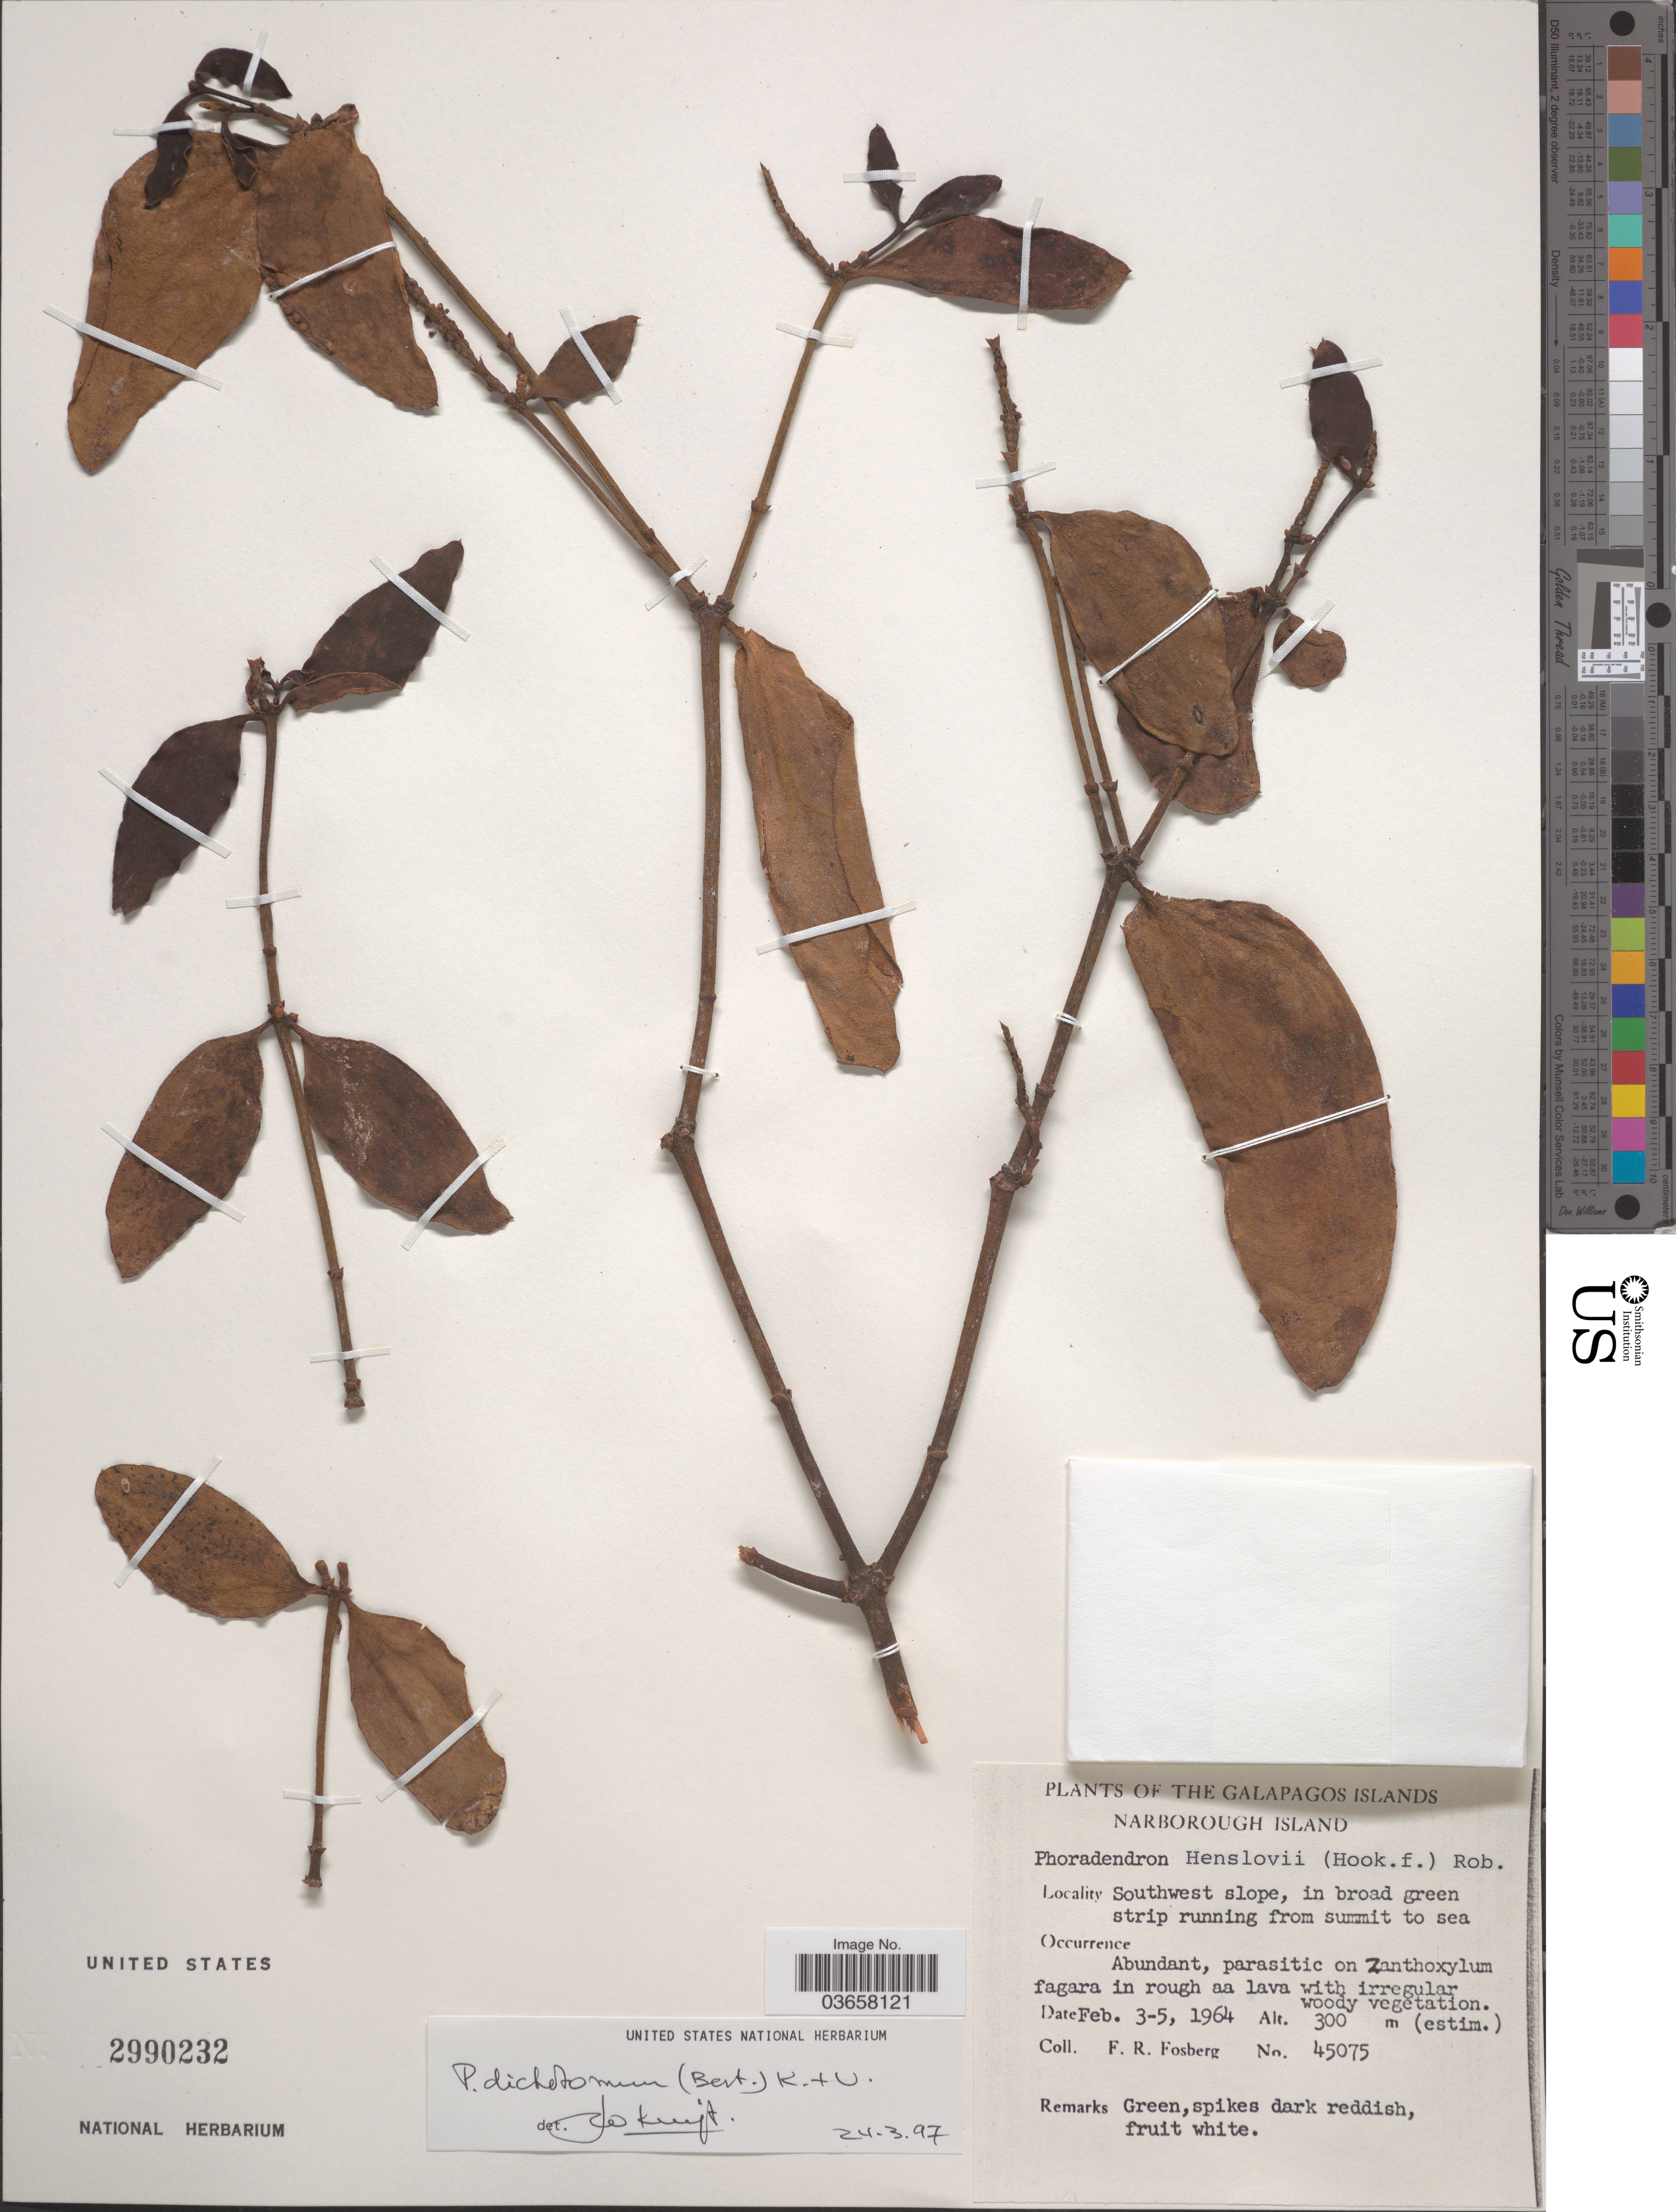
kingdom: Plantae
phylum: Tracheophyta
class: Magnoliopsida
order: Santalales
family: Viscaceae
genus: Phoradendron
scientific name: Phoradendron dichotomum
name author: (D. Don) Ettingsh.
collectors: F. R. Fosberg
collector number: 45075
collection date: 1964-02-03/1964-02-05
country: Ecuador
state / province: Colón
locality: The Galapagos Islands. Narborough Island. Southwest slope, in broad green strip running from summit to sea.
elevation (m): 300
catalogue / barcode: US 2990232